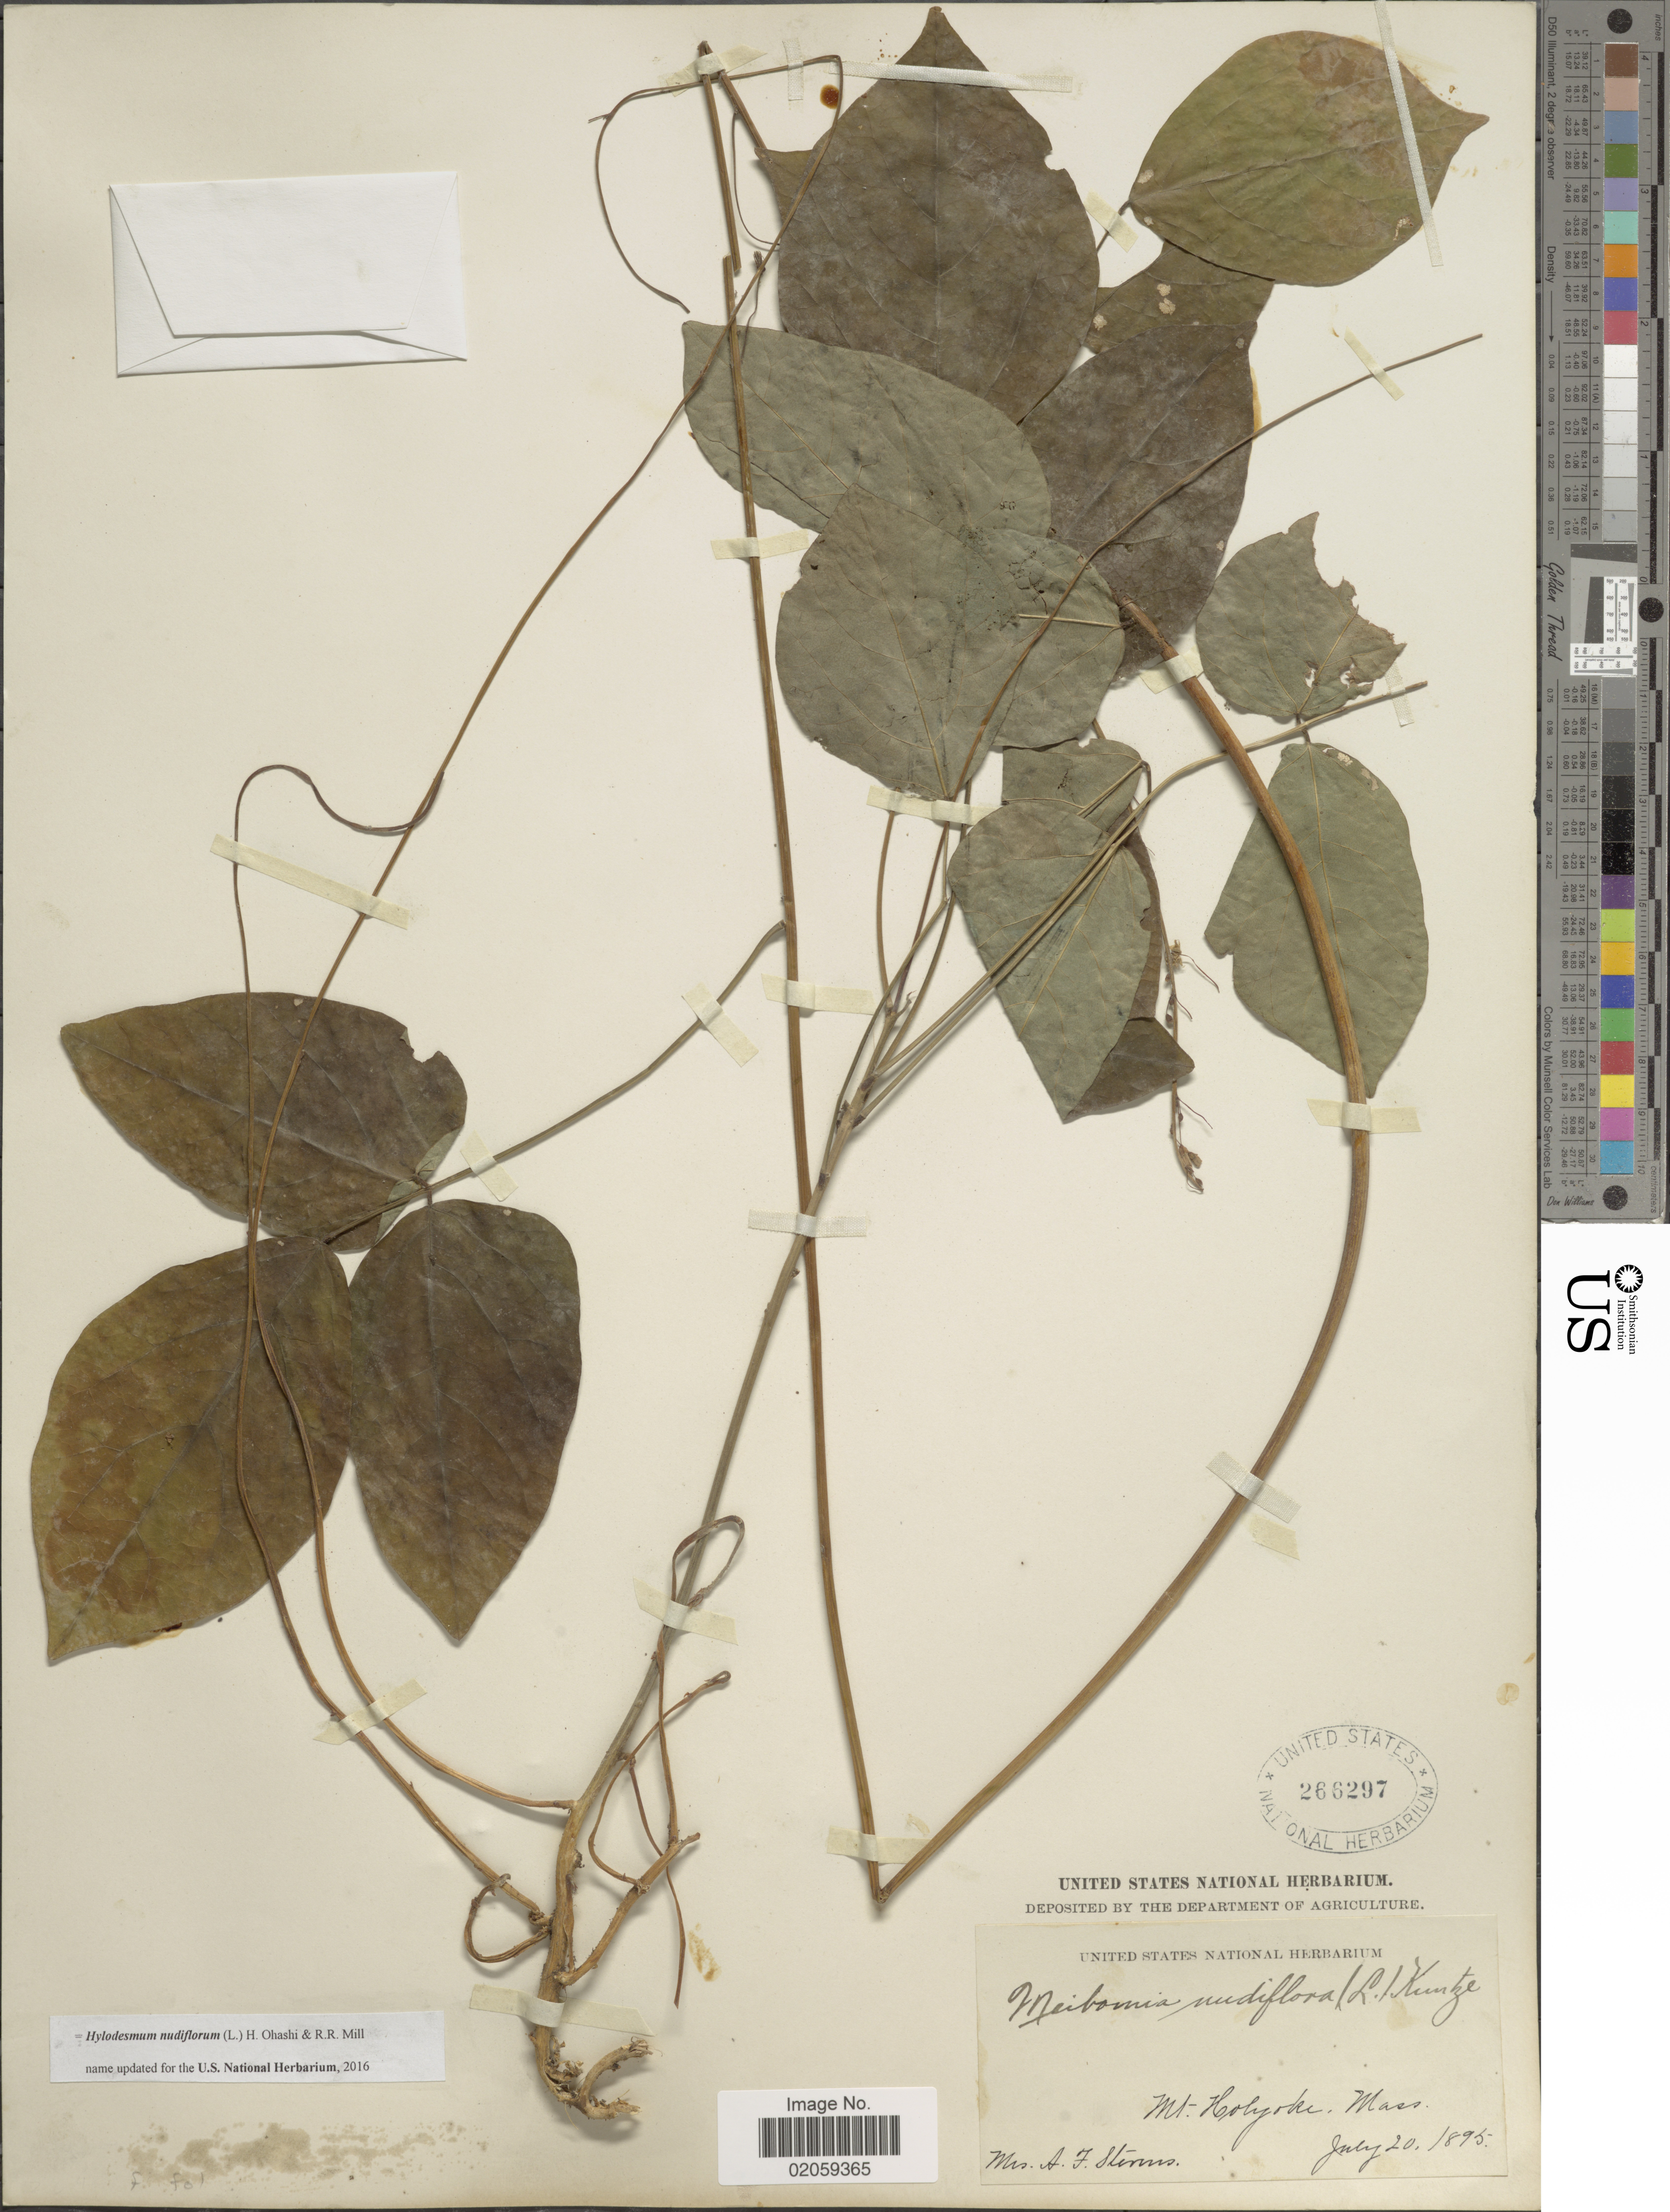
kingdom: Plantae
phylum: Tracheophyta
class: Magnoliopsida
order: Fabales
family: Fabaceae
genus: Hylodesmum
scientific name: Hylodesmum nudiflorum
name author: (L.) H. Ohashi & R.R. Mill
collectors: A. Sterns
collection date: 1895-07-20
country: United States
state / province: Massachusetts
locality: Mt. Holyoke, Mass.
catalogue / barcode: US 266297